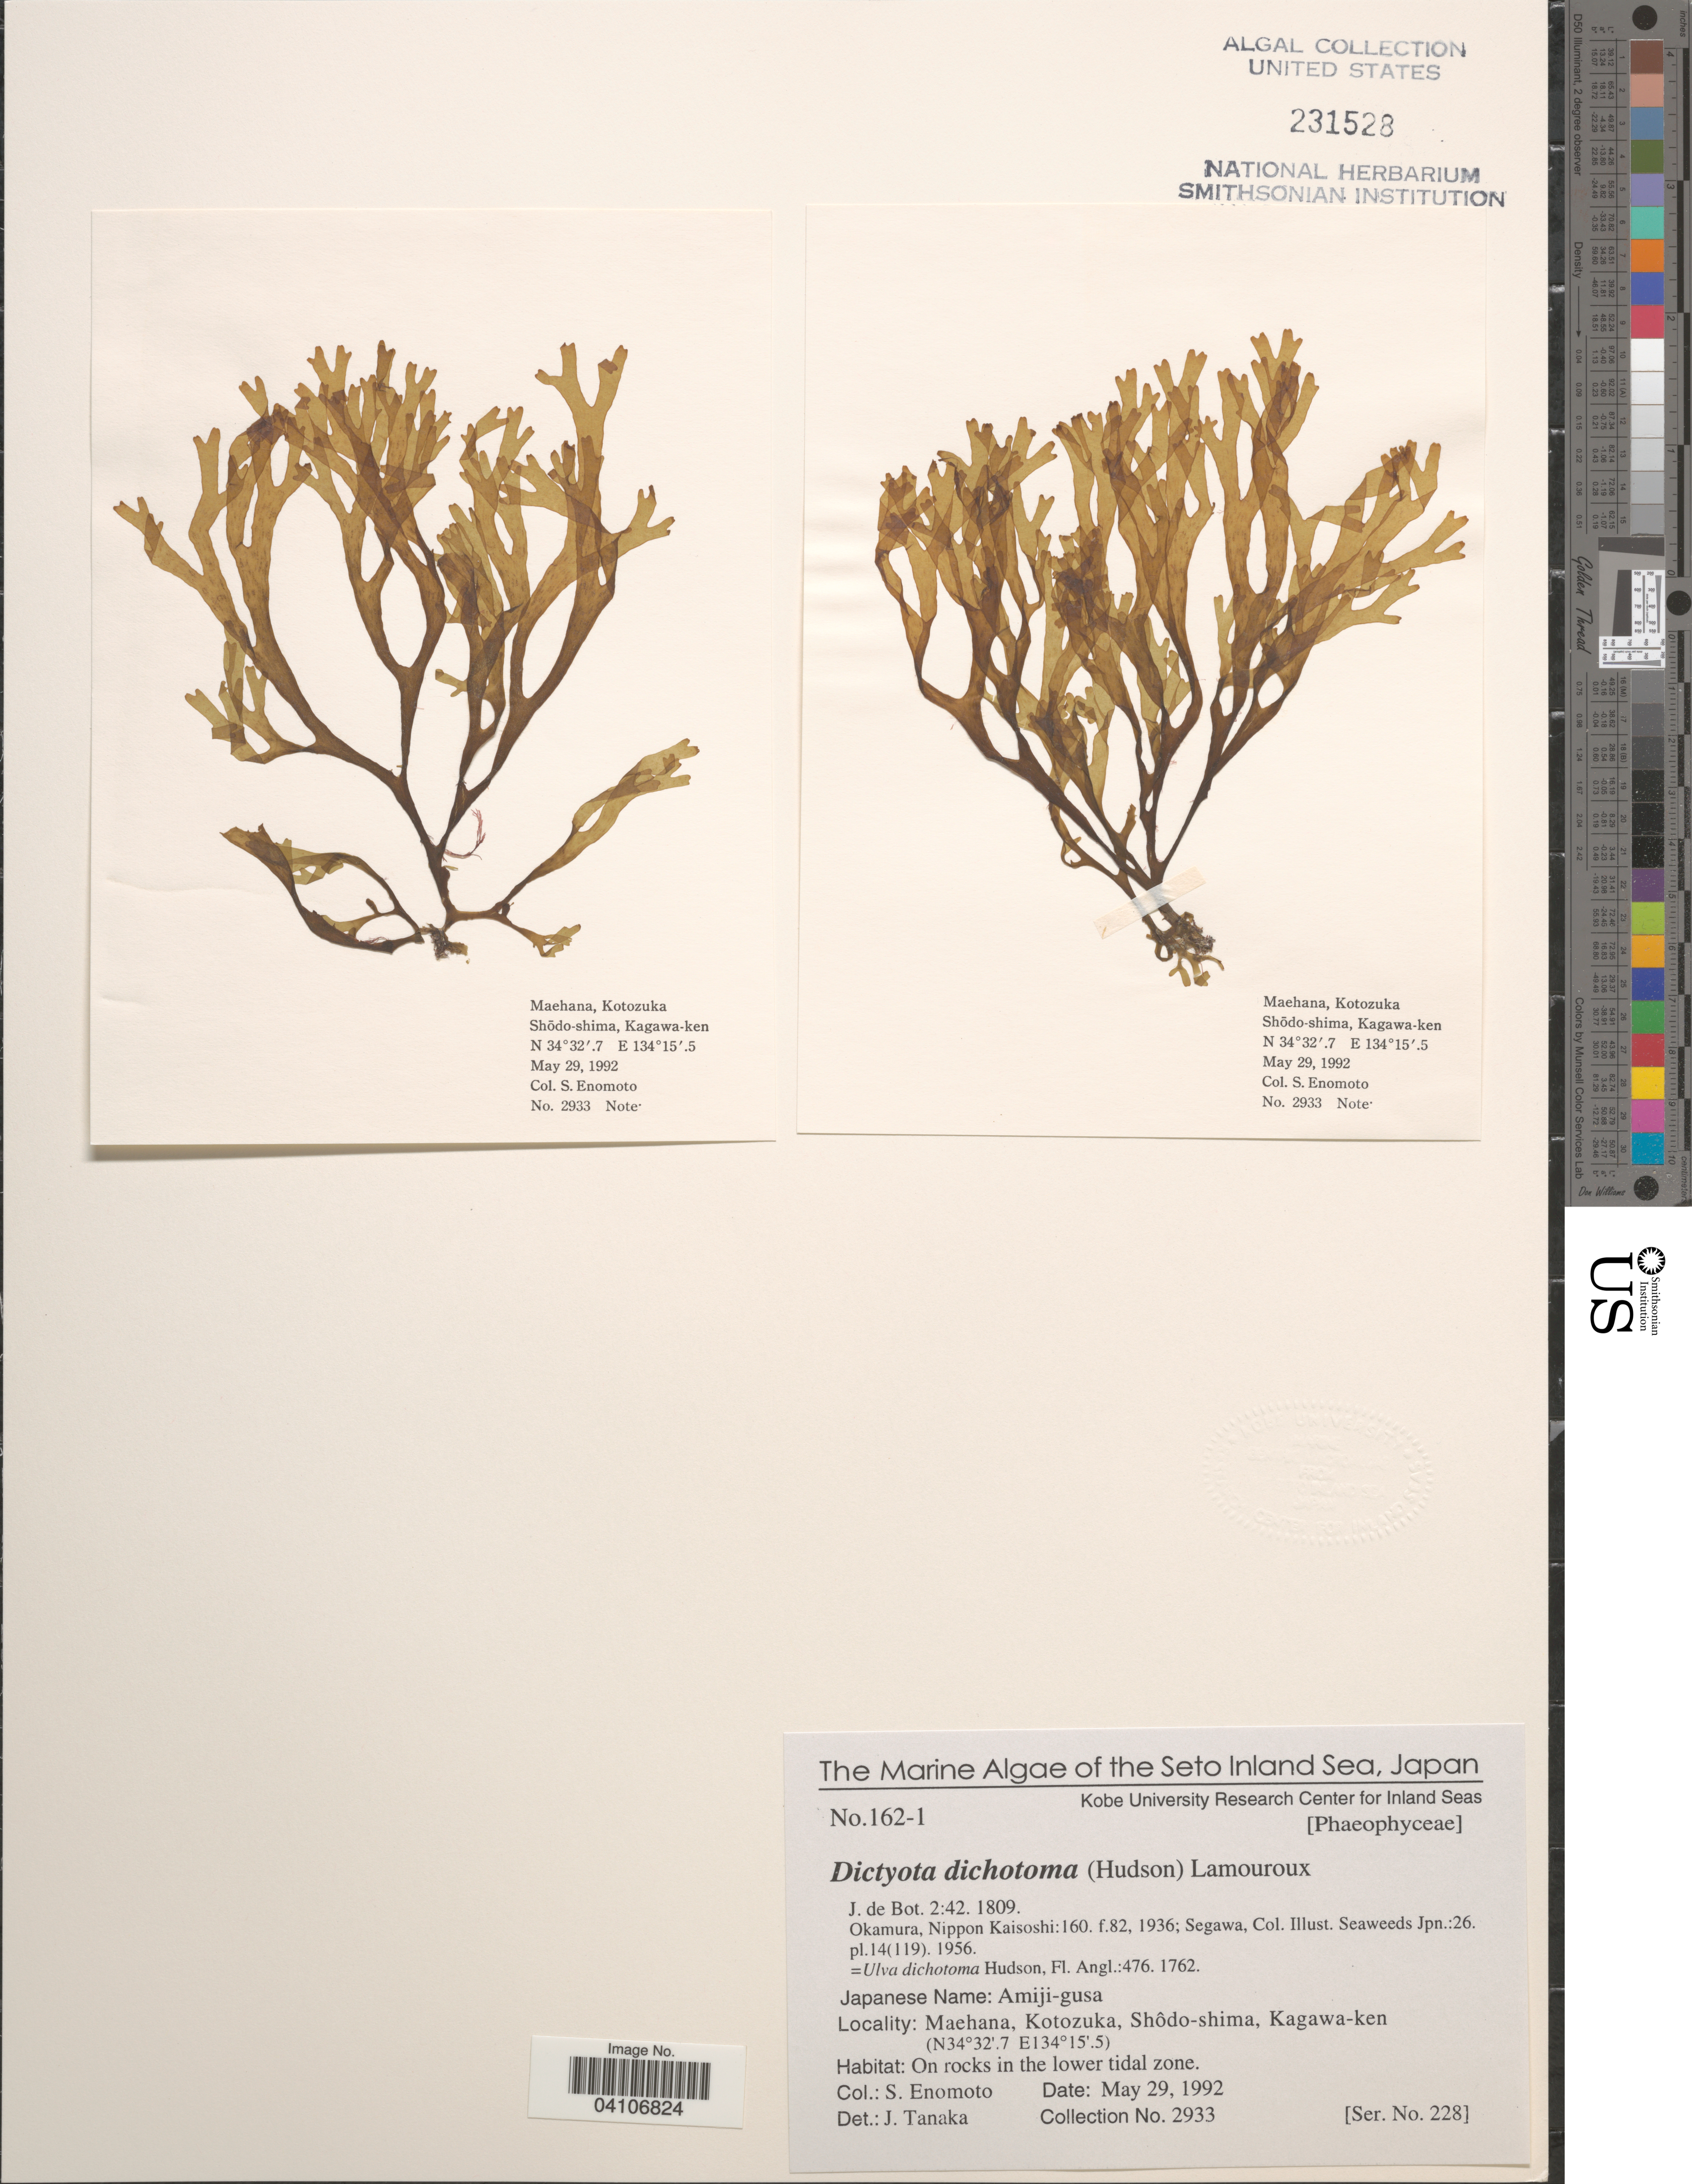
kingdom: Chromista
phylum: Ochrophyta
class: Phaeophyceae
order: Dictyotales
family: Dictyotaceae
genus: Dictyota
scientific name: Dictyota dichotoma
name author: (Huds.) J.V.Lamouroux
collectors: S. Enomoto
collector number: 2933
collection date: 1992-05-29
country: Japan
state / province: Kagawa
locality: The Seto Inland Sea. Maehana, Kotozuka, Shôdo-shima, Kagawa-ken. On rocks in the lower tidal zone.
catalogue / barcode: US 231528